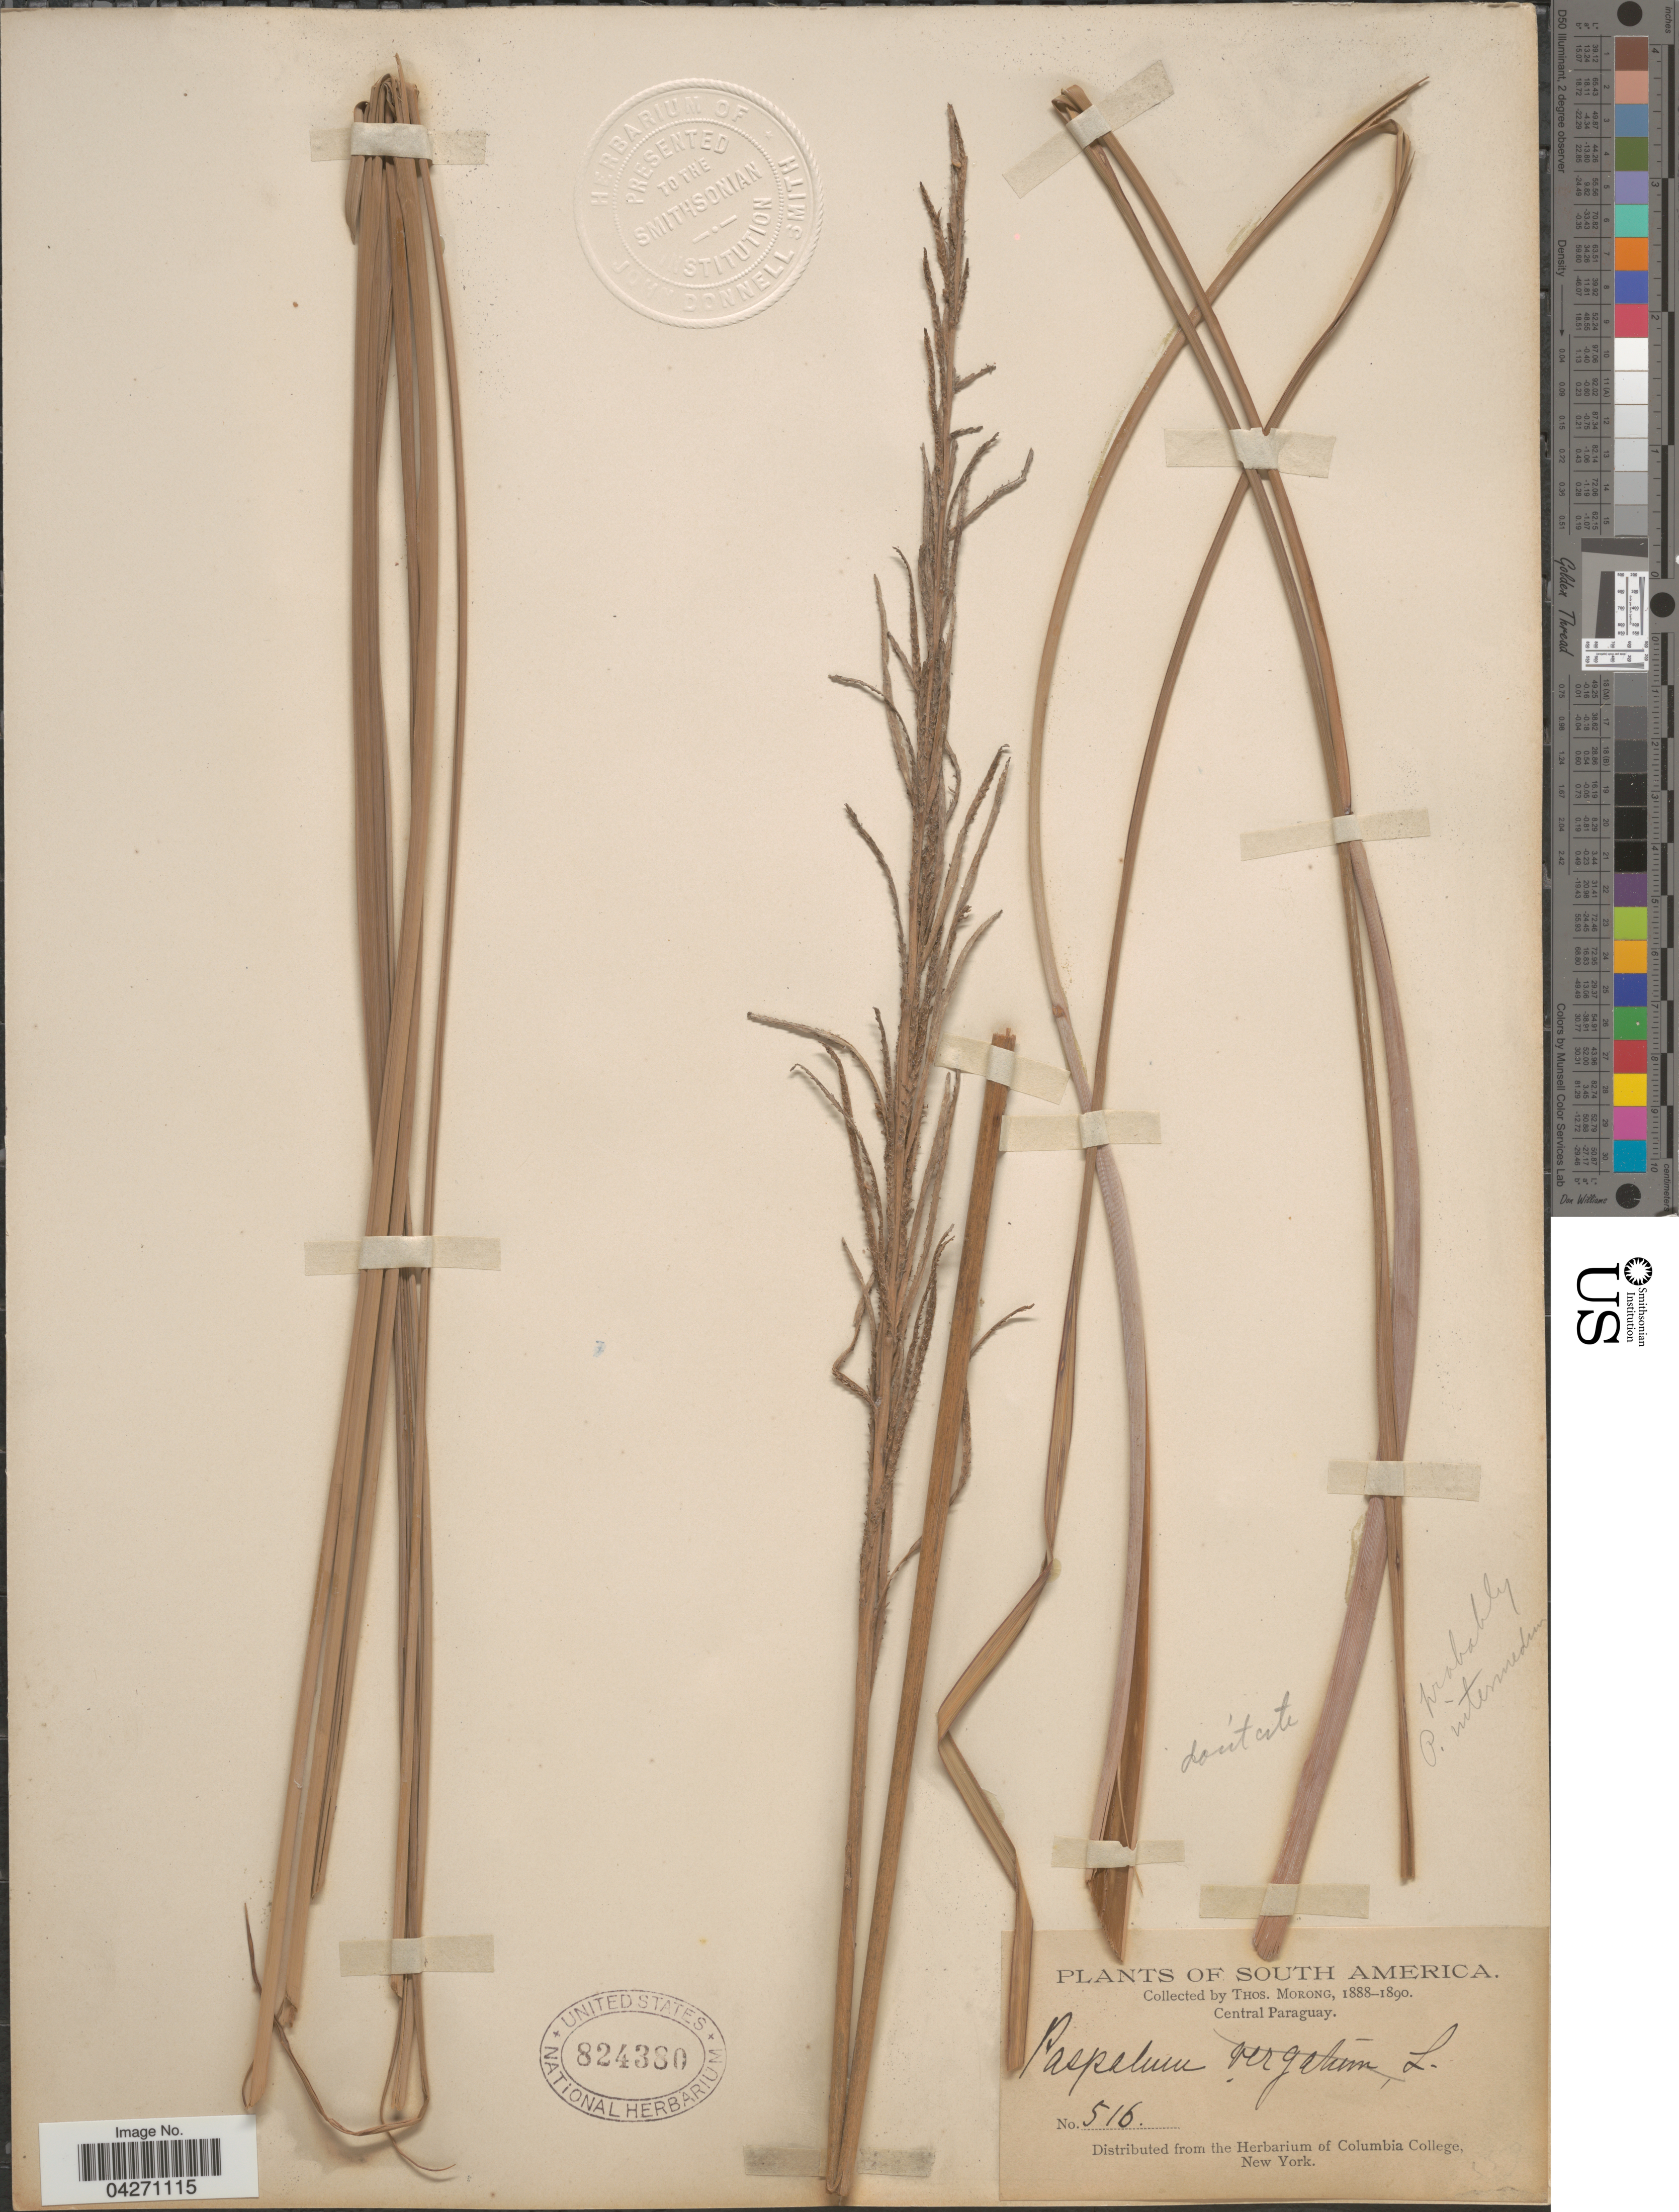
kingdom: Plantae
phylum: Tracheophyta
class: Liliopsida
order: Poales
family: Poaceae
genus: Paspalum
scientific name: Paspalum intermedium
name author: Munro ex Morong & Britton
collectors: ex herb. T. Morong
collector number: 516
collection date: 1888/1890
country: Paraguay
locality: Central Paraguay.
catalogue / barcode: US 824380